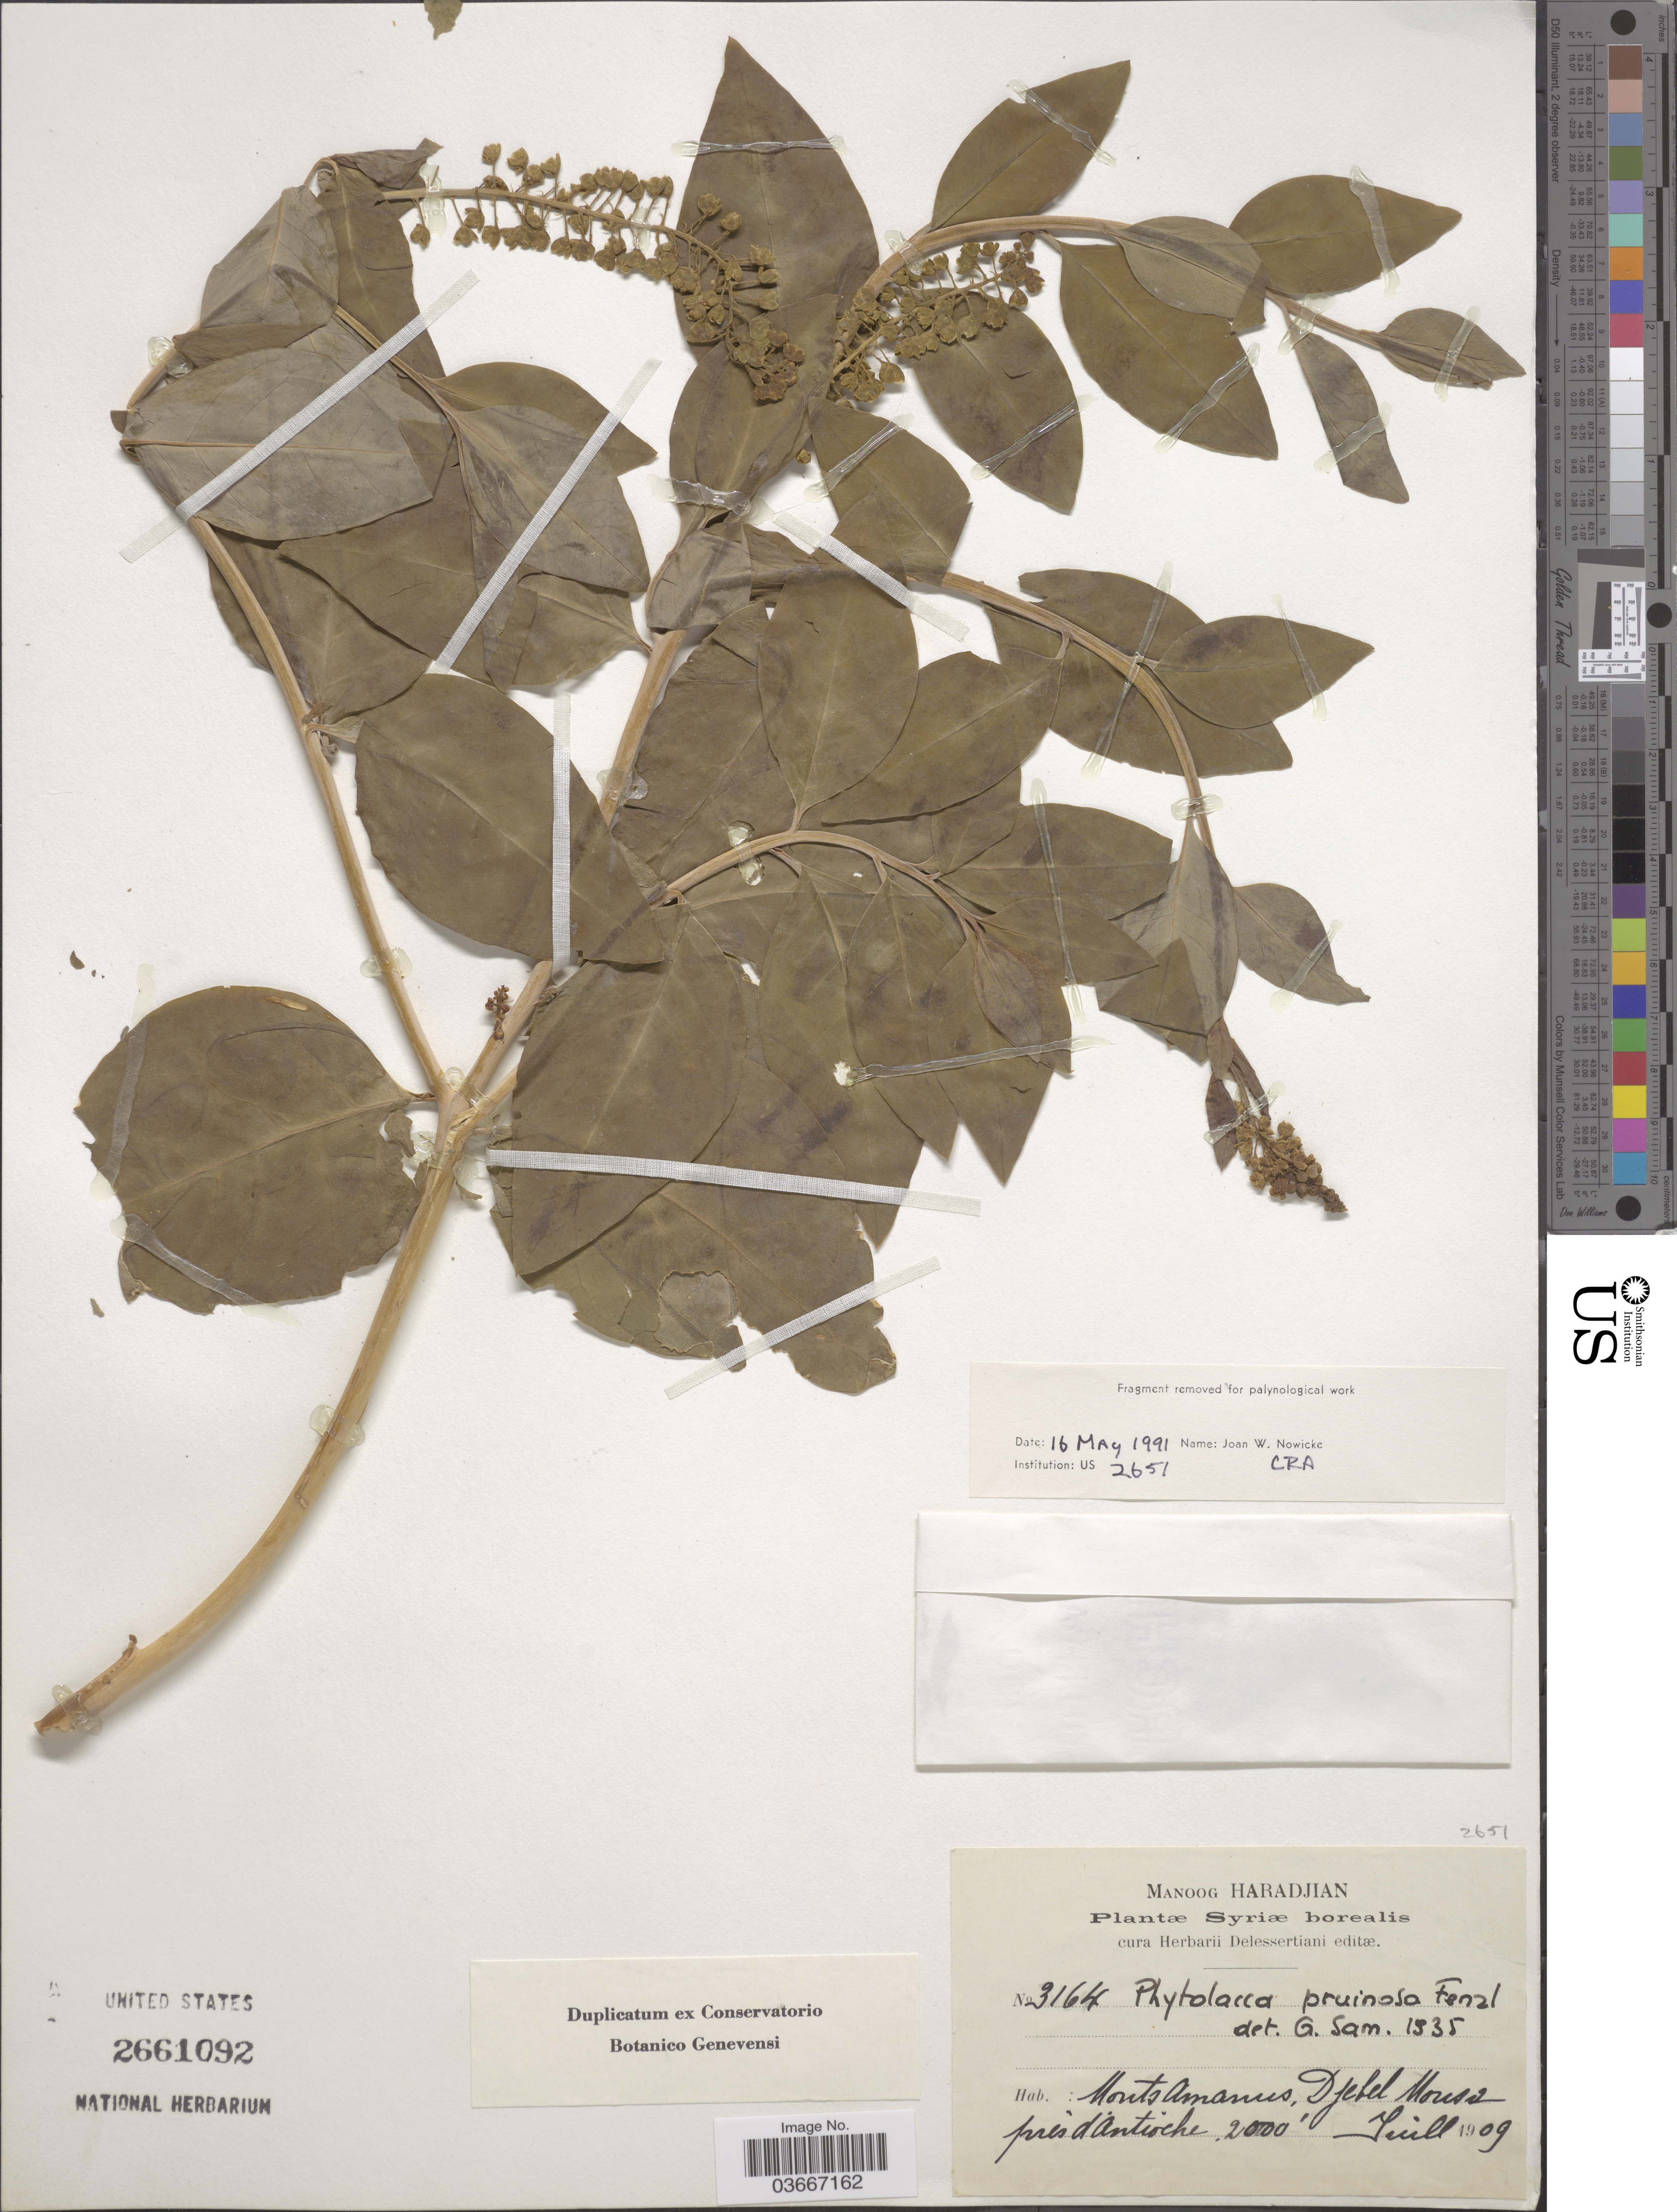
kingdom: Plantae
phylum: Tracheophyta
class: Magnoliopsida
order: Caryophyllales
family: Phytolaccaceae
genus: Phytolacca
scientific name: Phytolacca pruinosa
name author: Fenzl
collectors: M. Haradjian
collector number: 3164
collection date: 1909-07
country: Turkey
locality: Syriæ borealis. Monts Amanus, Djebel Mousa près d'Antioche.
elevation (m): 610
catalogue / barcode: US 2661092